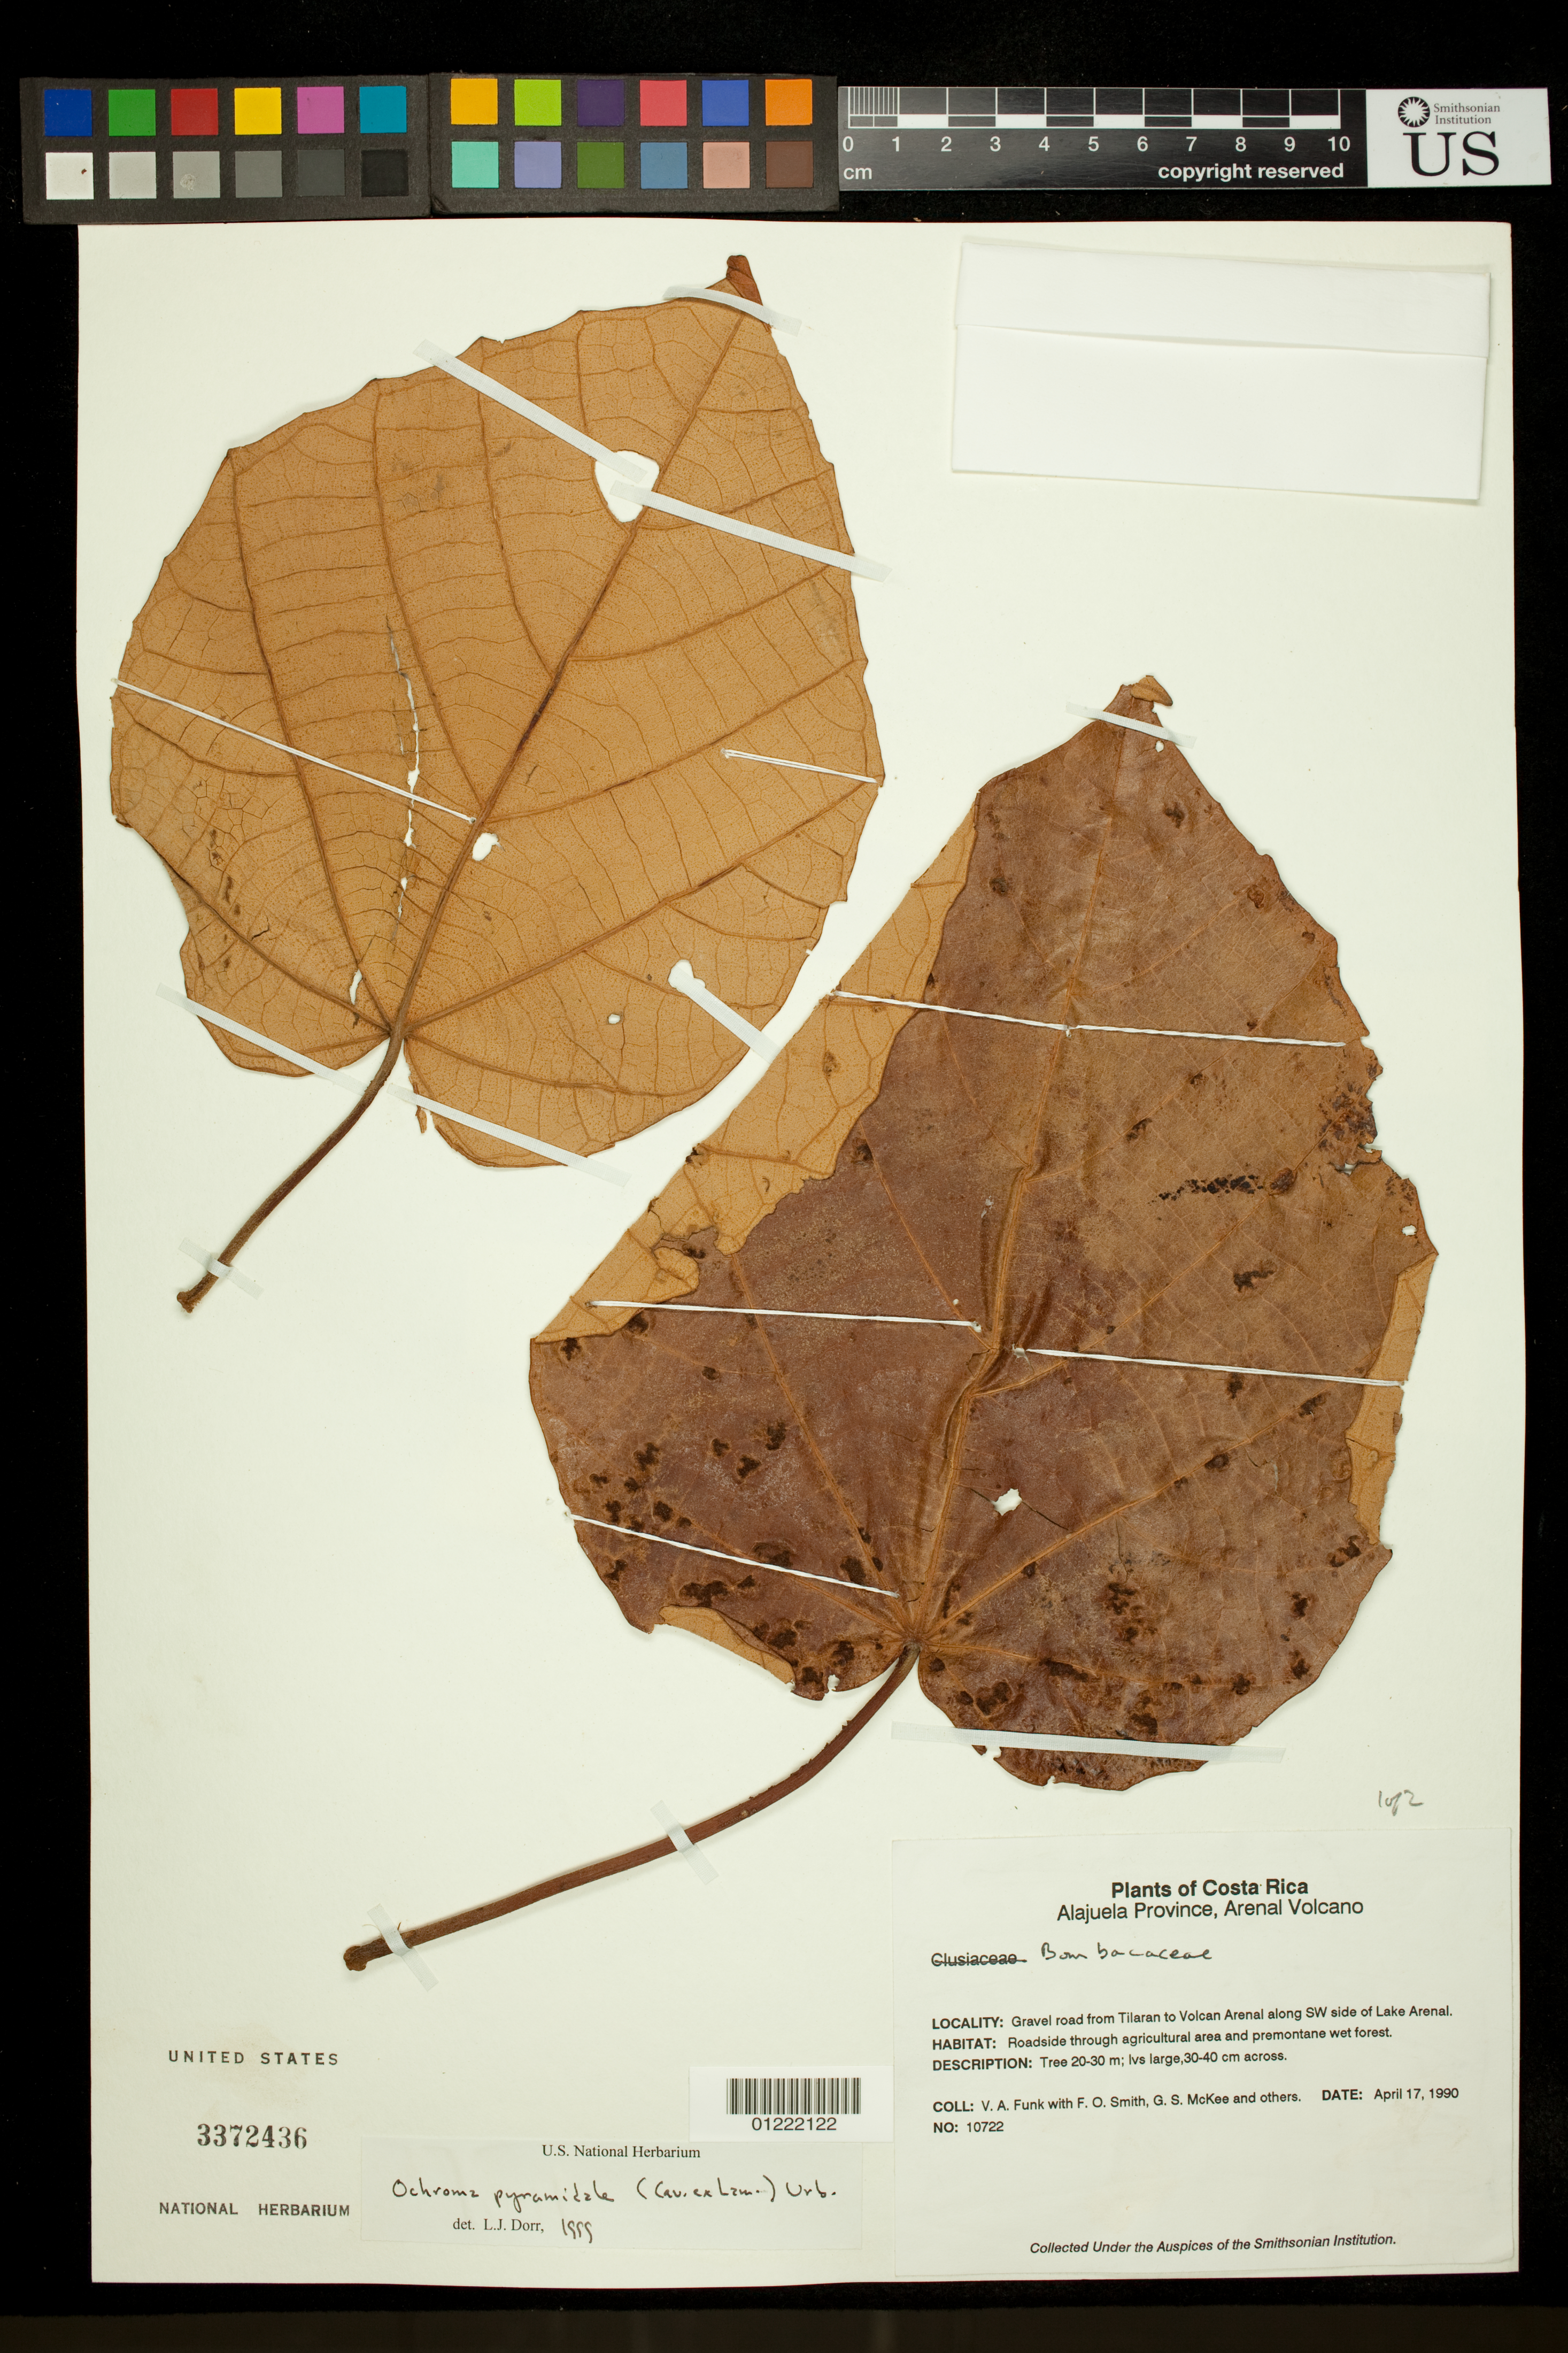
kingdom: Plantae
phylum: Tracheophyta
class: Magnoliopsida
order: Malvales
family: Malvaceae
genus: Ochroma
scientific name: Ochroma pyramidale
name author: (Cav. ex Lam.) Urb.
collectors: V. Funk, F. Smith & G. S. McKee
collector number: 10722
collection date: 1990-04-17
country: Costa Rica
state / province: Alajuela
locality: Arenal Volcano: Gravel road from Tilaran to Volcan Arenal along SW side of Lake Arenal.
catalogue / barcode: US 3372436